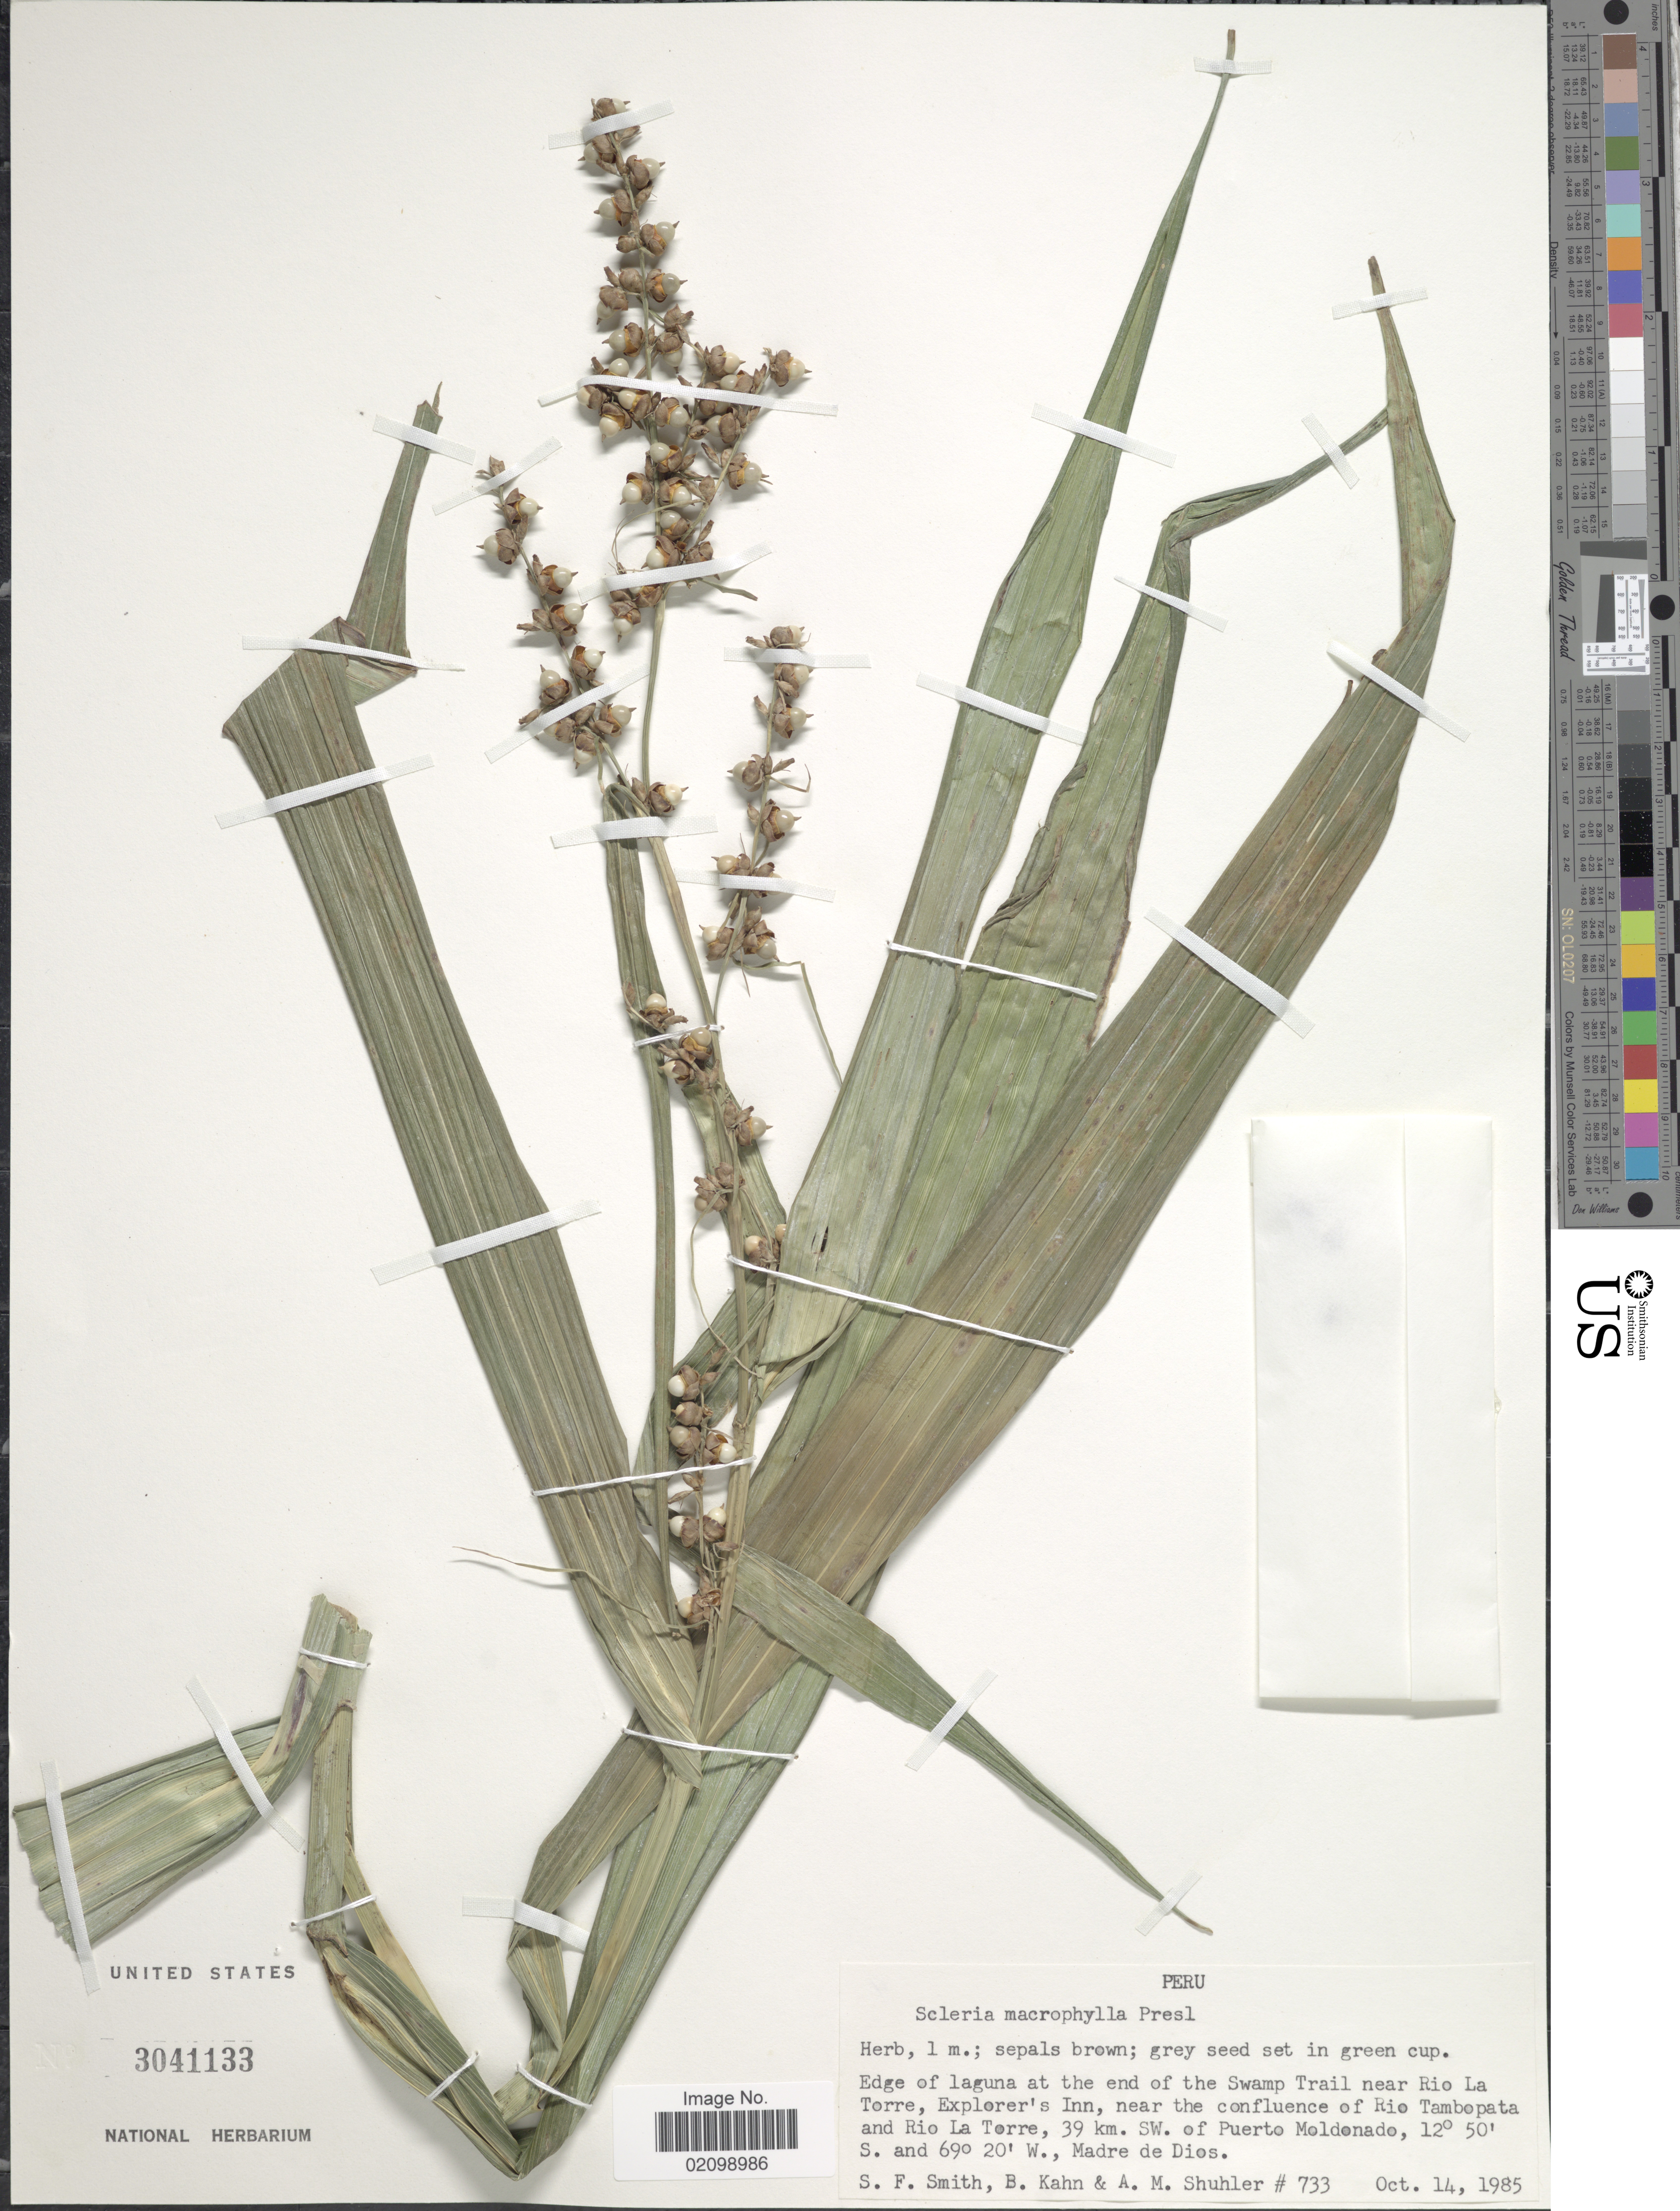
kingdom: Plantae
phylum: Tracheophyta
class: Liliopsida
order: Poales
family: Cyperaceae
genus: Scleria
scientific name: Scleria macrophylla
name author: J. Presl & C. Presl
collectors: S.F. Smith, B. Kahn & A. Shuhler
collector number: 733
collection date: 1985-10-14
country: Peru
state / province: Madre de Dios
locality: Edge of laguna at the end of the Swamp Trail near Rio La Torre, Explorer's Inn, near the confluence of Rio Tambopata and Rio La Torre, 39 km. SW of Puerto Moldonado, Madre de Dios.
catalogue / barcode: US 3041133